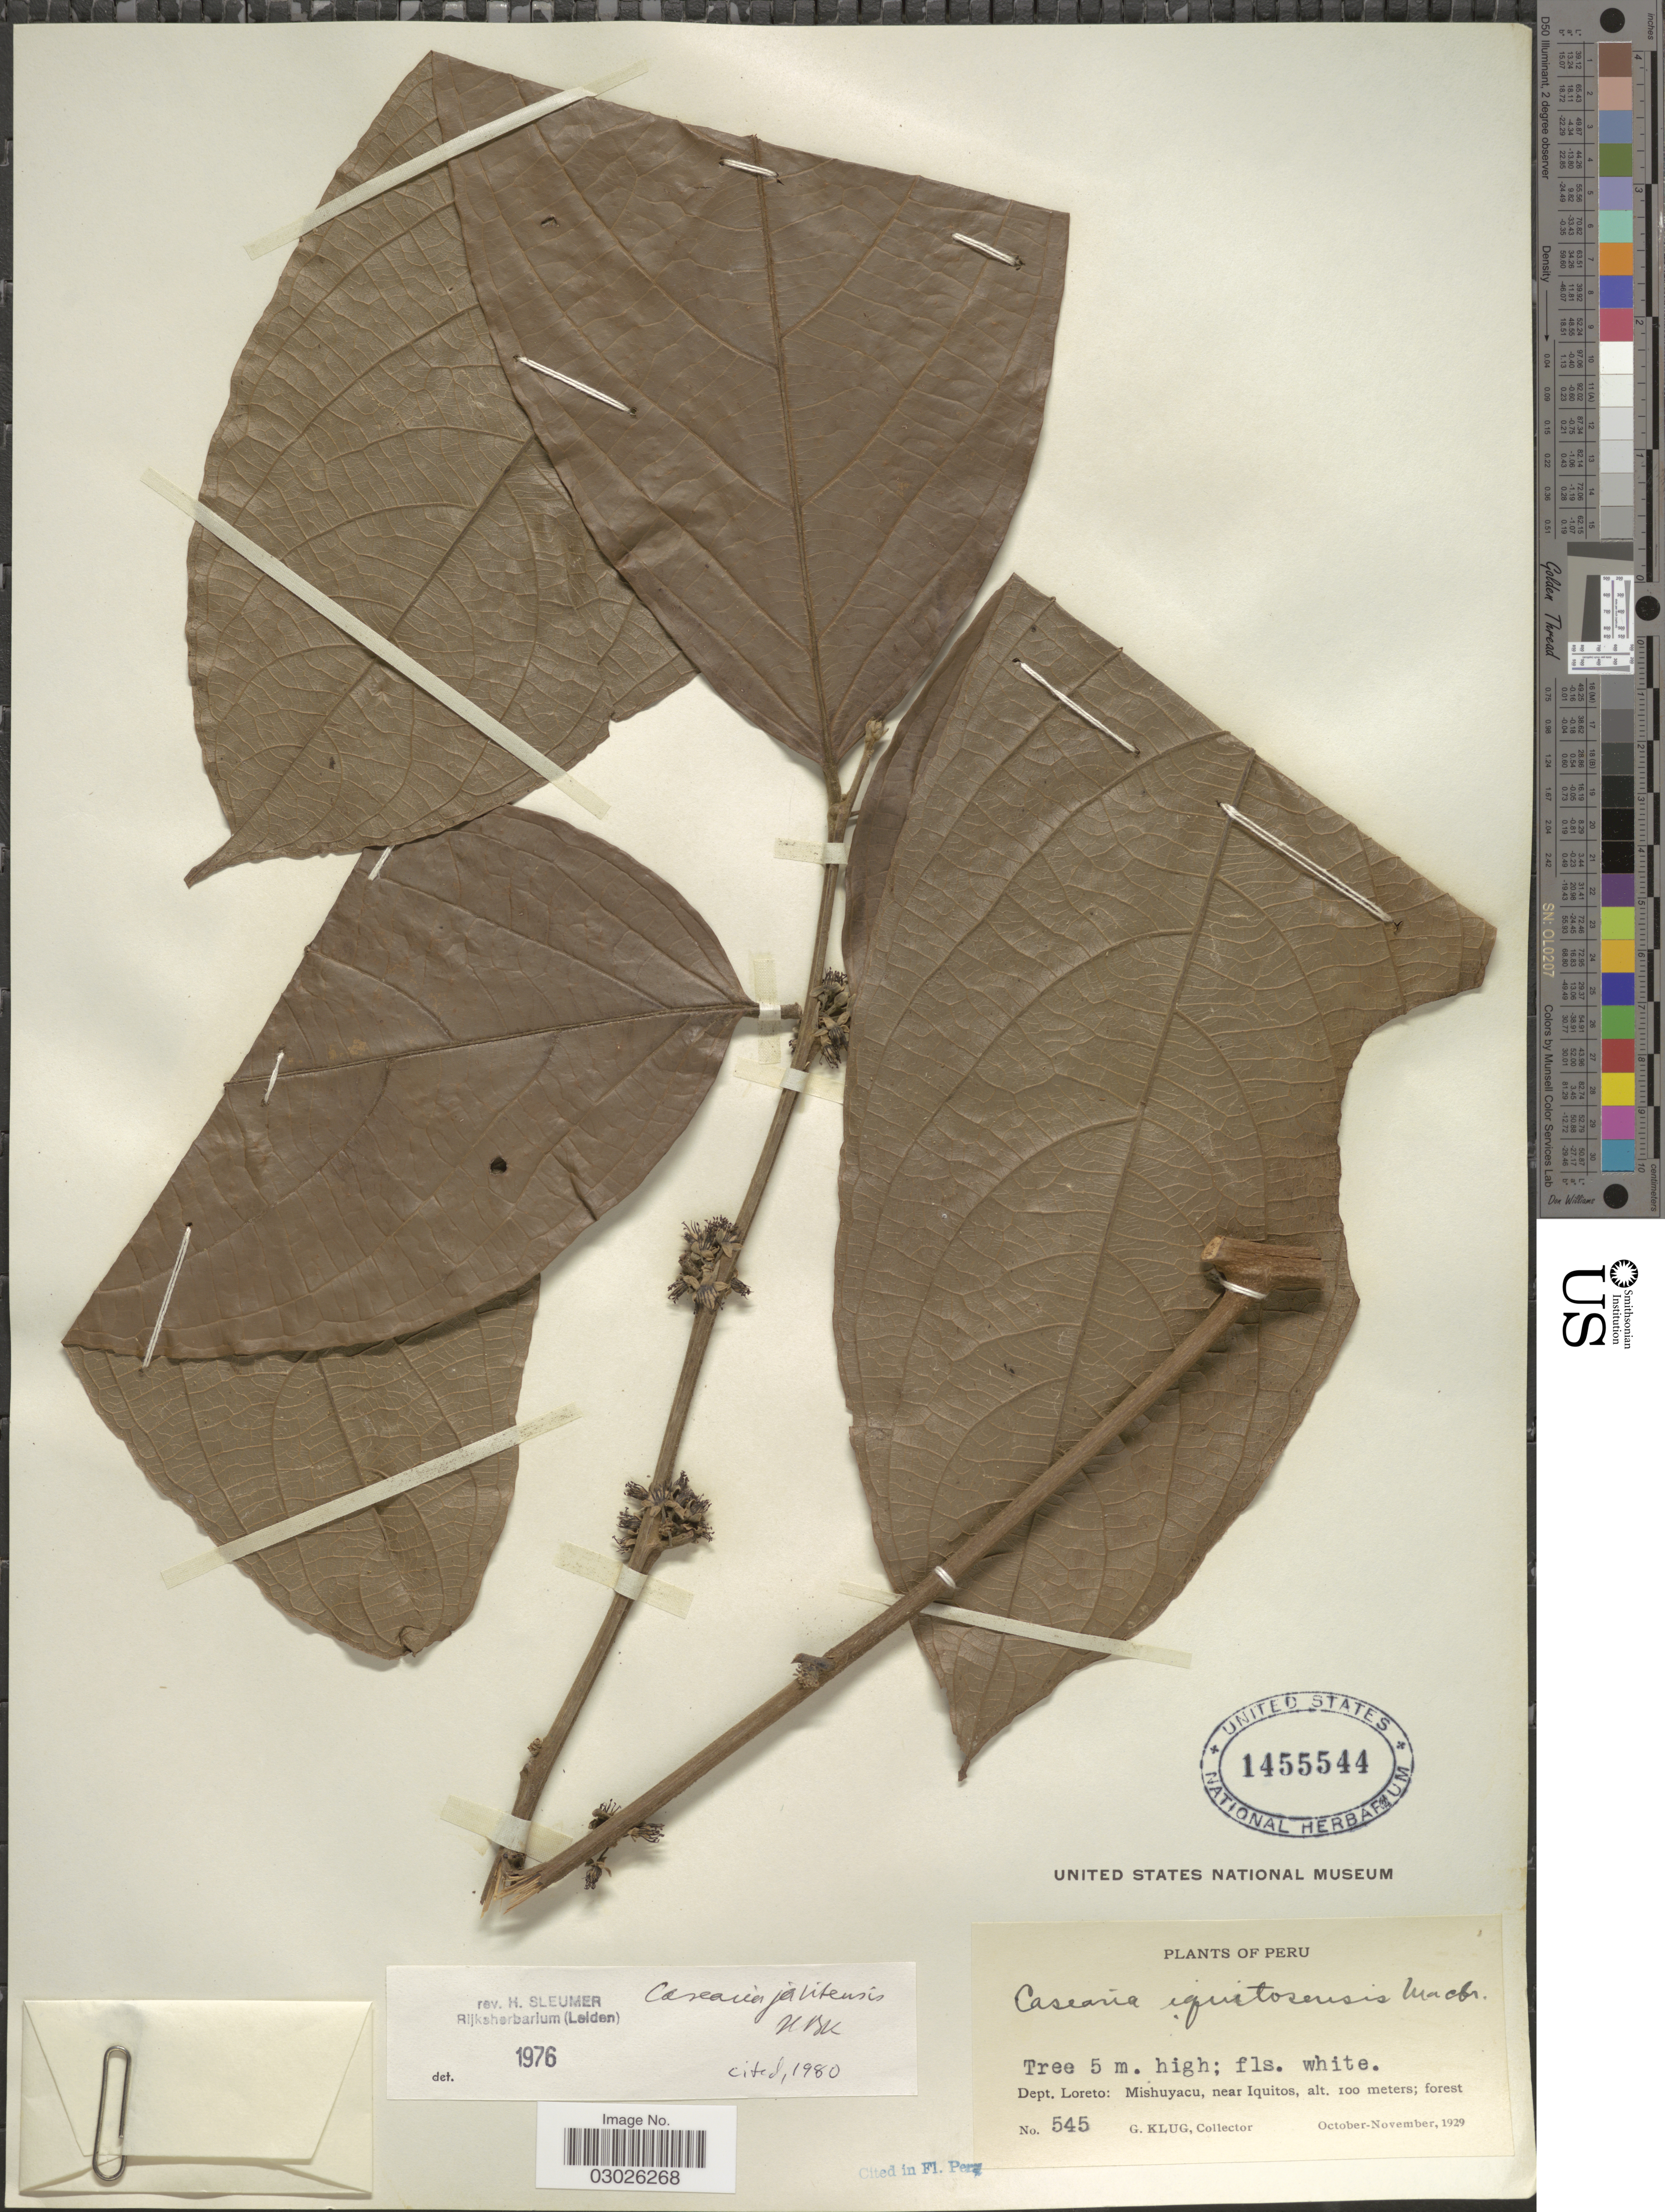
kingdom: Plantae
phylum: Tracheophyta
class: Magnoliopsida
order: Malpighiales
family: Salicaceae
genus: Piparea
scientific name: Piparea multiflora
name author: C.F. Gaertn.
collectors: G. Klug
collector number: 545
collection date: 1929-10/1929-11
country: Peru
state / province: Loreto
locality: Dept. Loreto: Mishuyacu, near Iquitos.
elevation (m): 100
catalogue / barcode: US 1455544